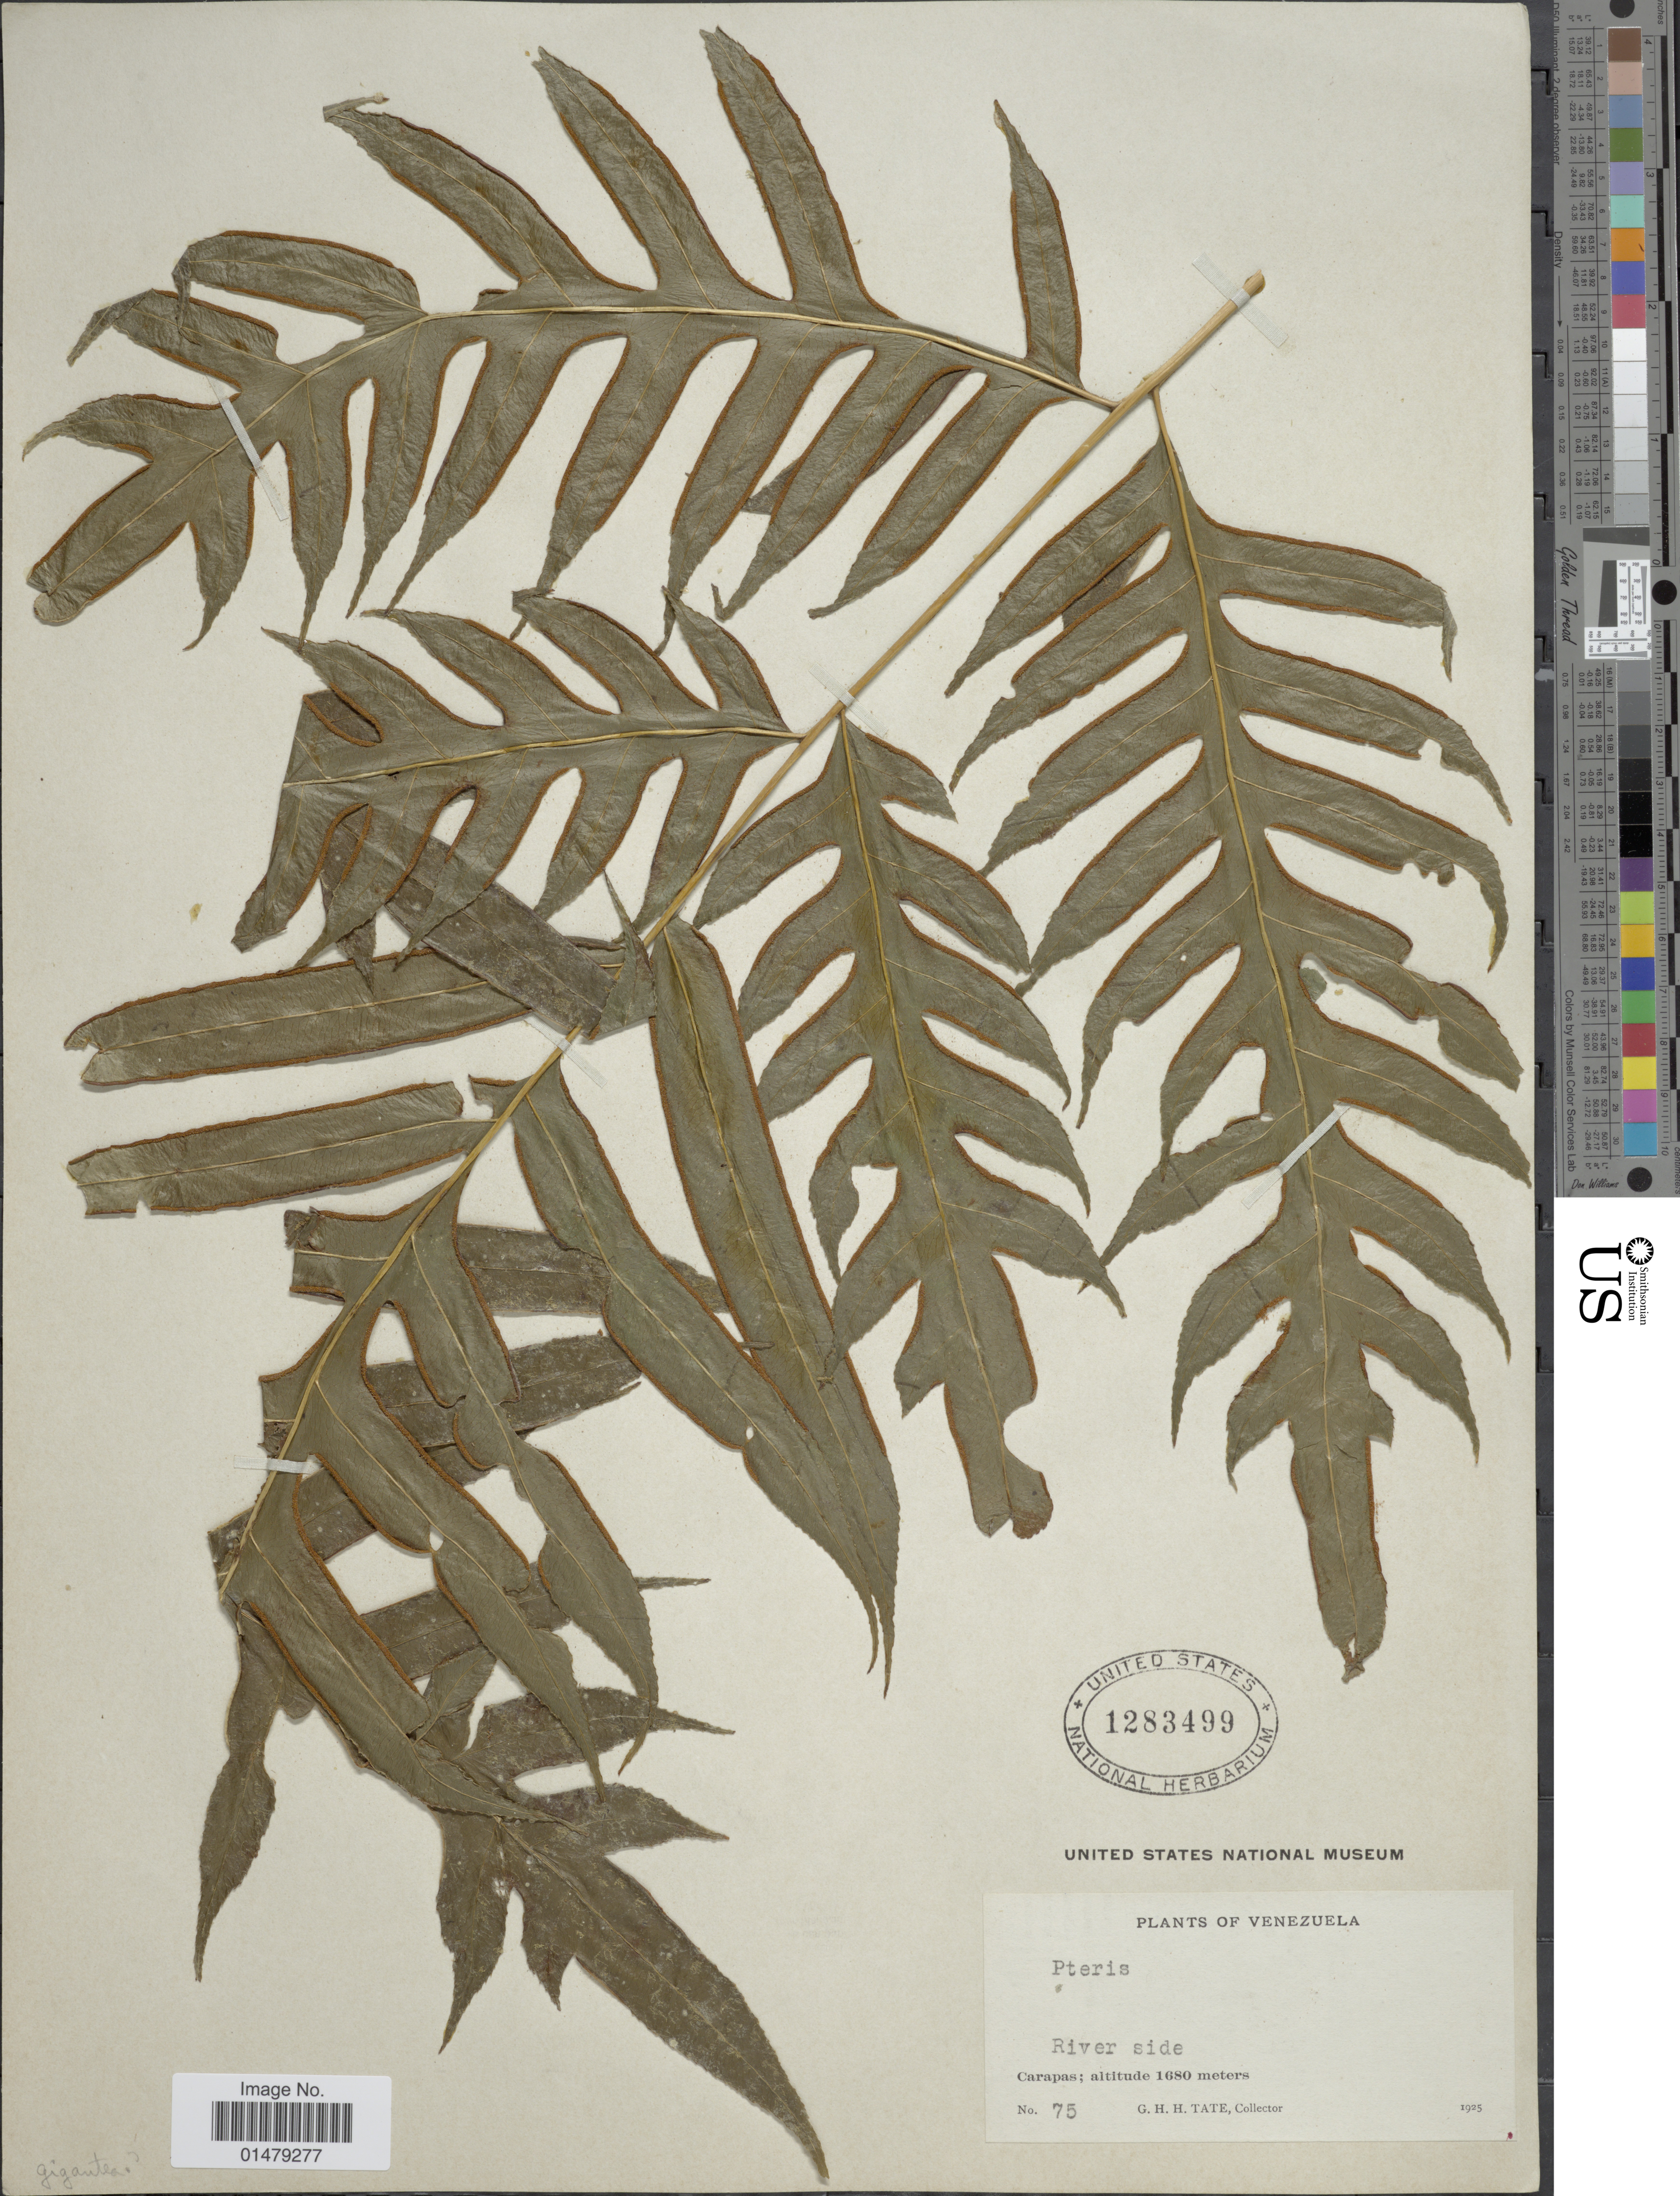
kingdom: Plantae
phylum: Tracheophyta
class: Polypodiopsida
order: Polypodiales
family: Pteridaceae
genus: Pteris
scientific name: Pteris gigantea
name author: Willd.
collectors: G. H. H.Tate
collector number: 75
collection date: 1925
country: Venezuela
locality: Carapas. River side.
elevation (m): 1680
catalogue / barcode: US 1283499